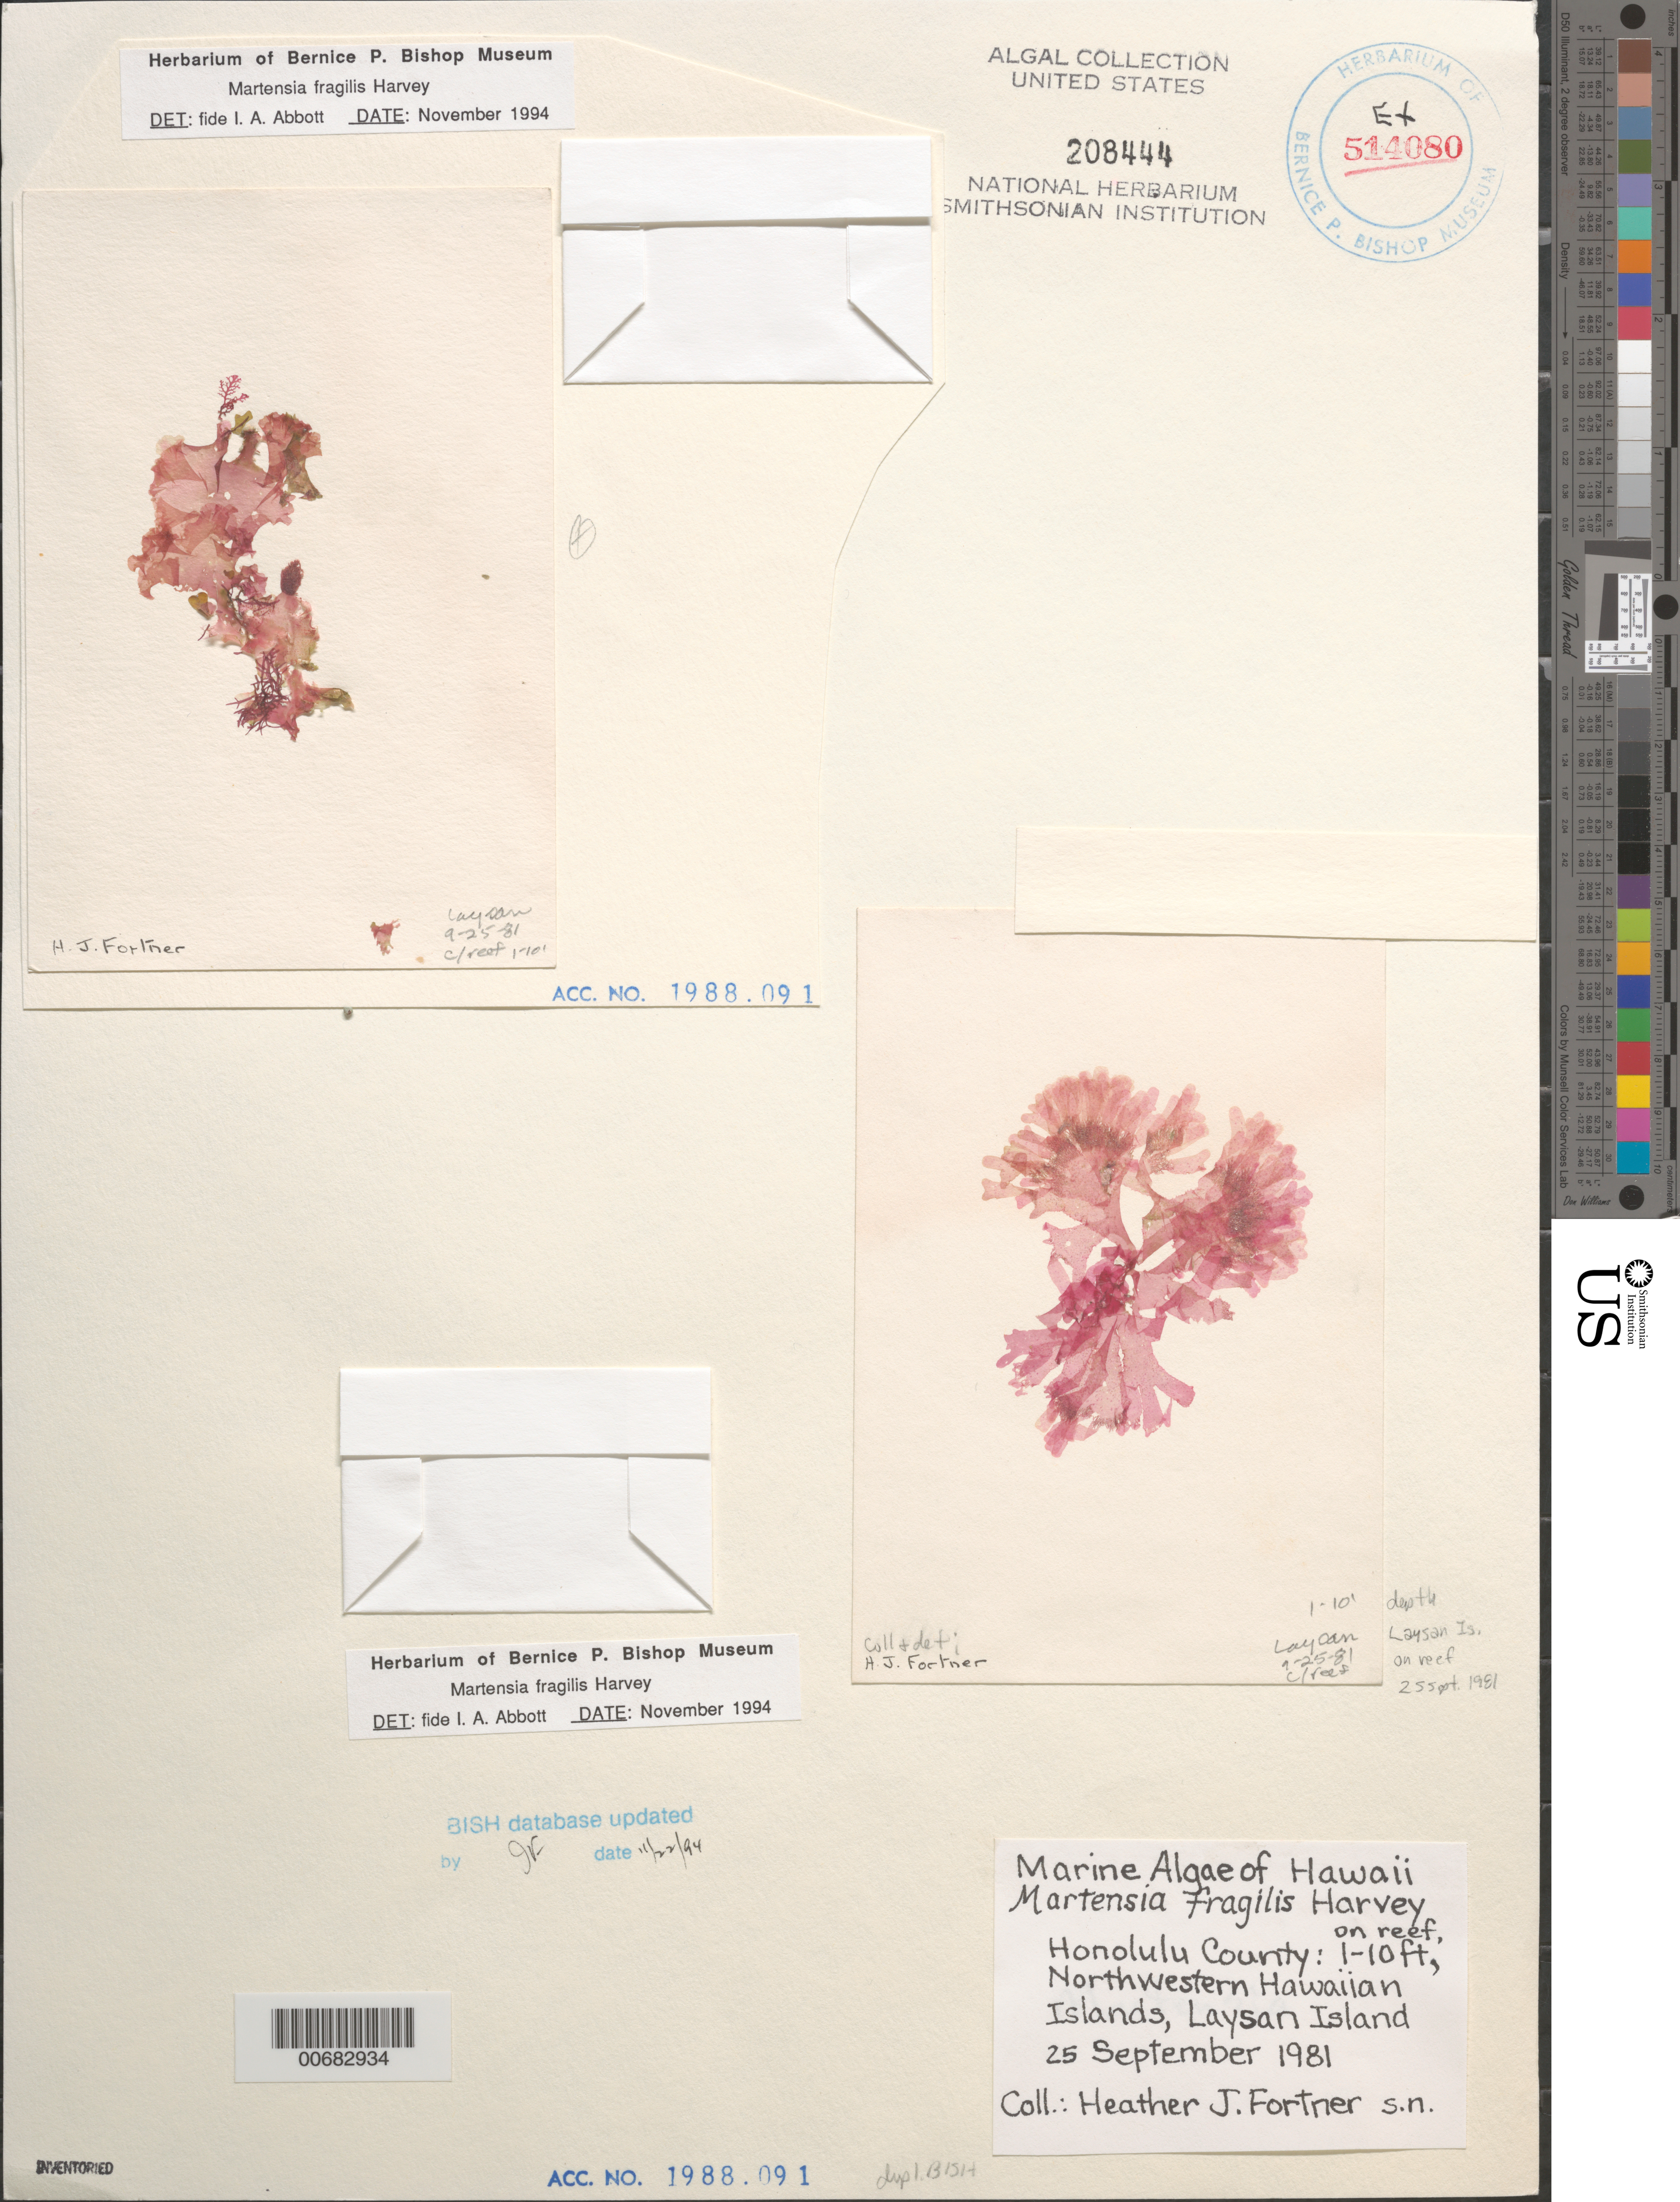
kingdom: Plantae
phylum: Rhodophyta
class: Florideophyceae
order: Ceramiales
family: Delesseriaceae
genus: Martensia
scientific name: Martensia fragilis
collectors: H. Fortner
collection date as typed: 25 Sep 1981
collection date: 1981-09-25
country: United States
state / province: Hawaii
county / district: Honolulu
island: Laysan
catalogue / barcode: US 208444